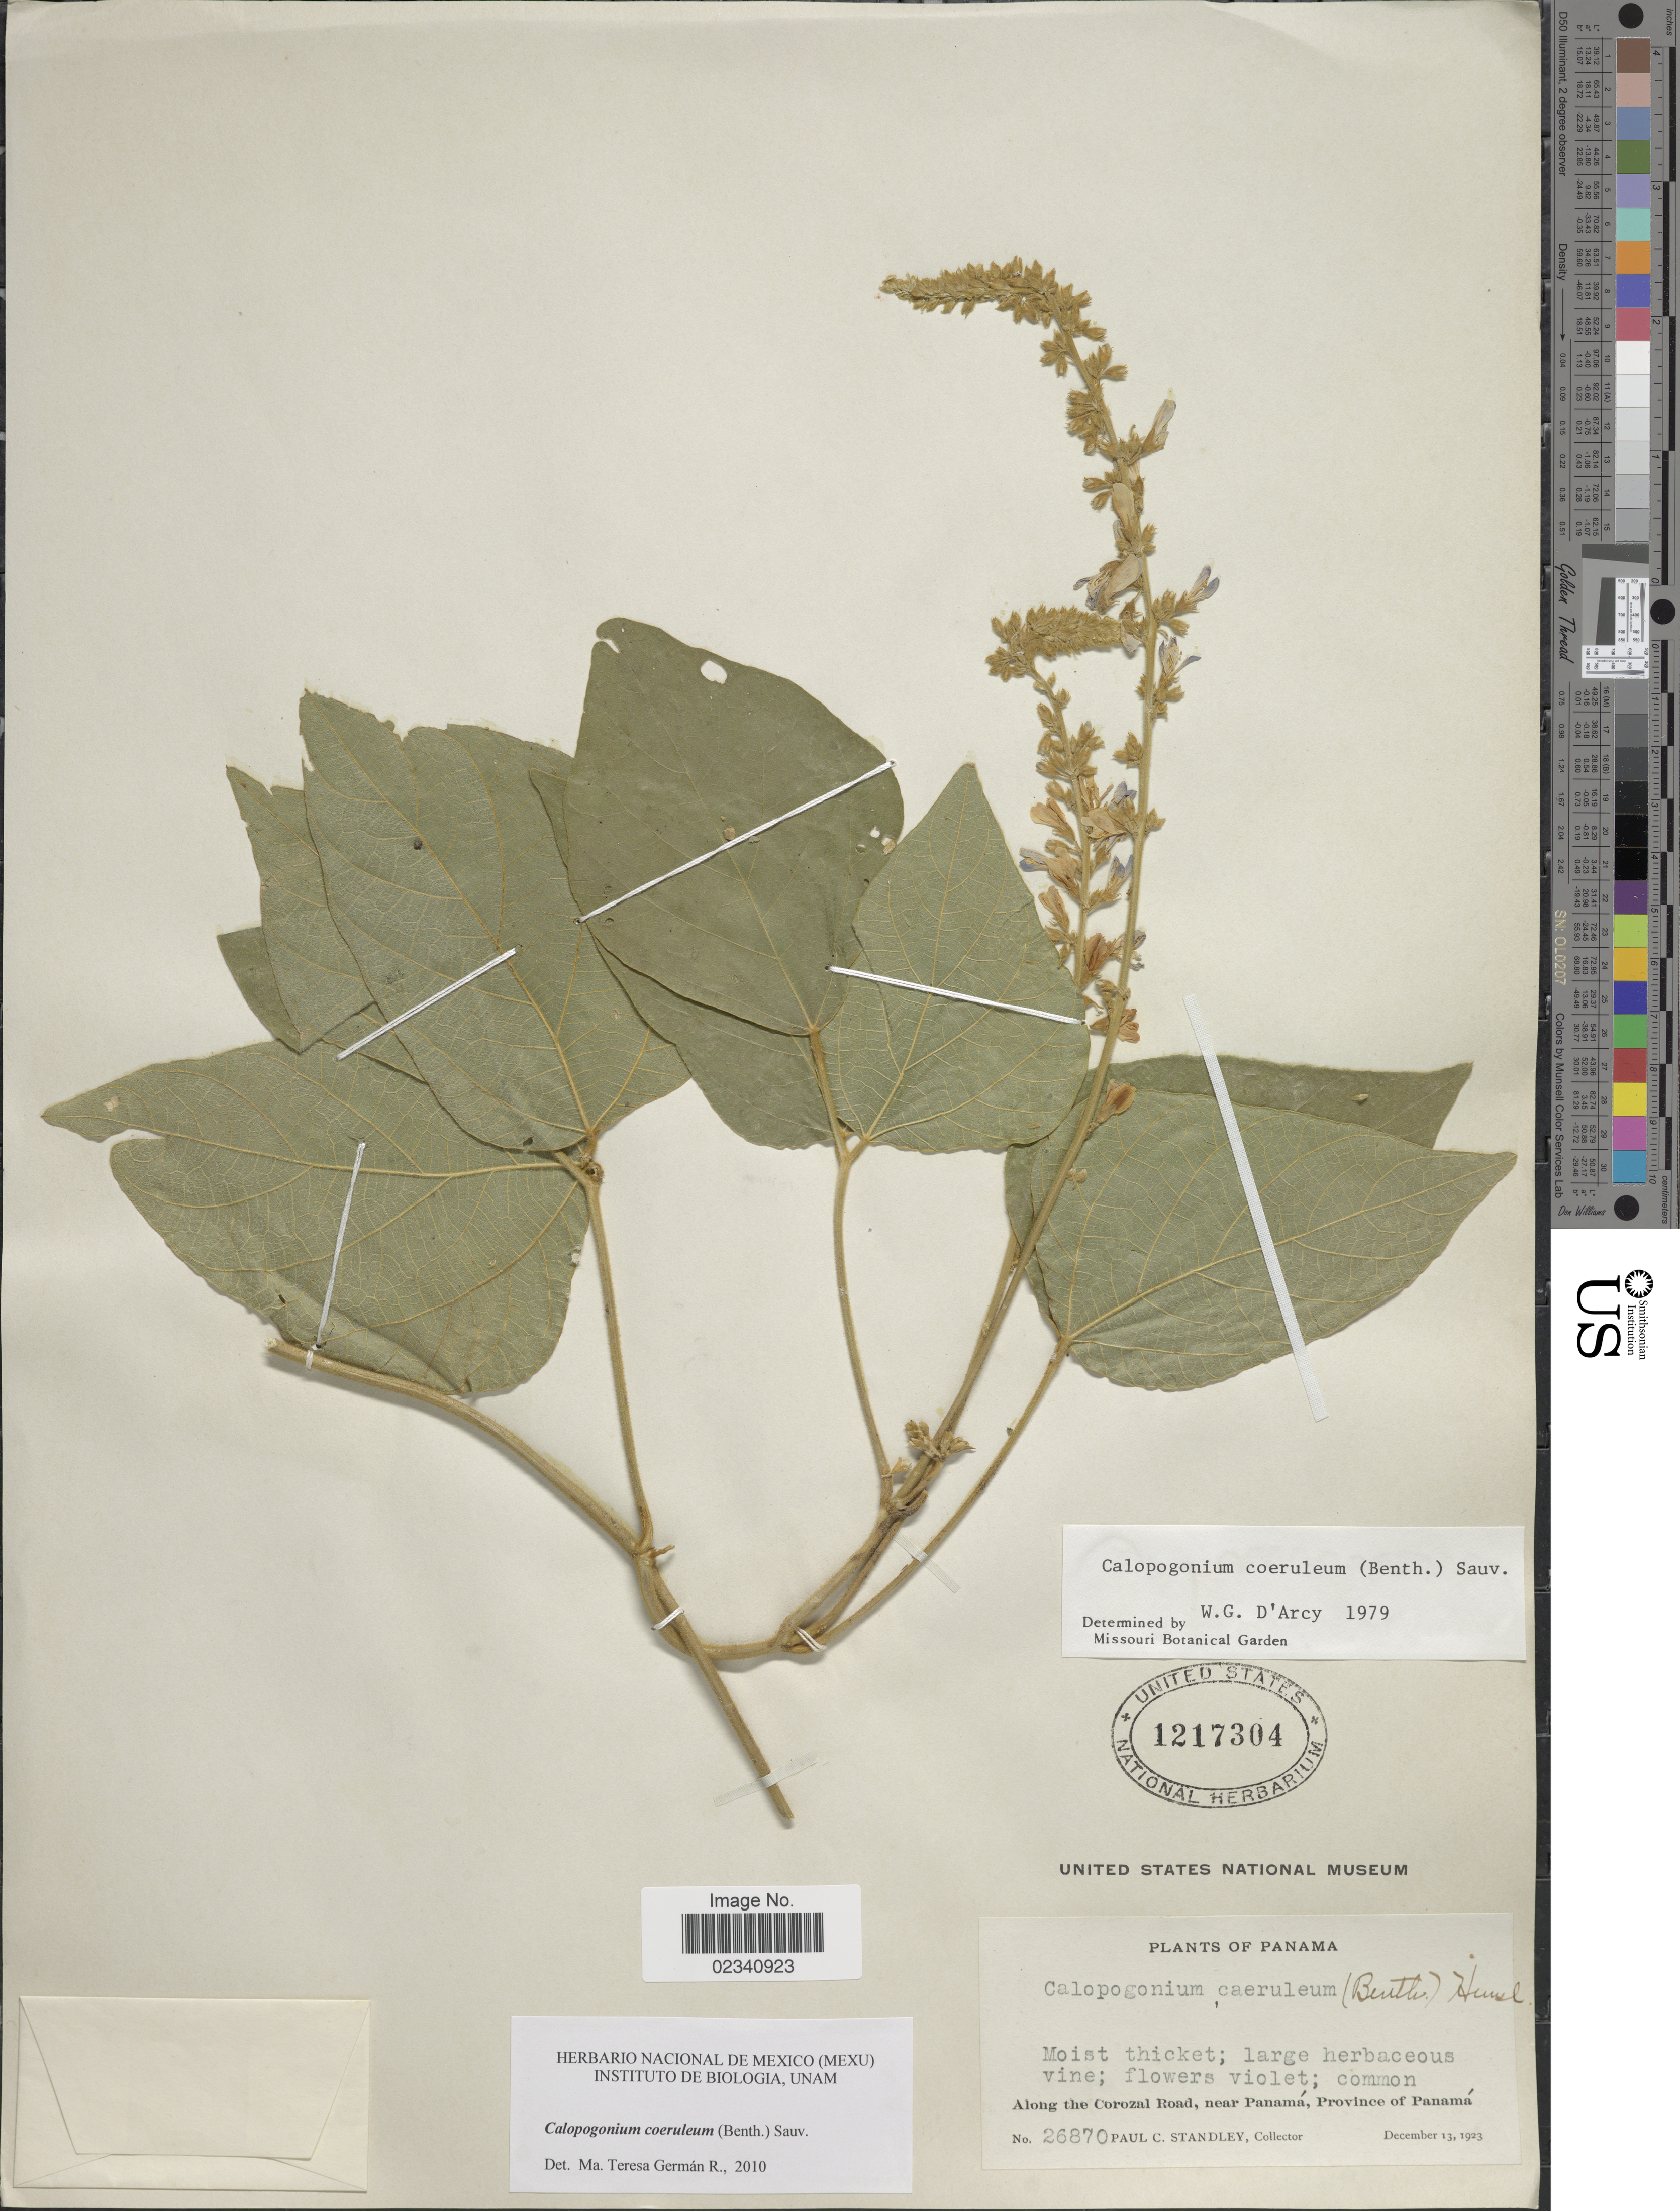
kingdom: Plantae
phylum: Tracheophyta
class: Magnoliopsida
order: Fabales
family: Fabaceae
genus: Calopogonium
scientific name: Calopogonium caeruleum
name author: (Benth.) C. Wright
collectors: P. C. Standley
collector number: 26870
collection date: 1923-12-13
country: Panama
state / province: Panamá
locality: Moist thicket, Along the Corozal Road, near Panama.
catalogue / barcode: US 1217304